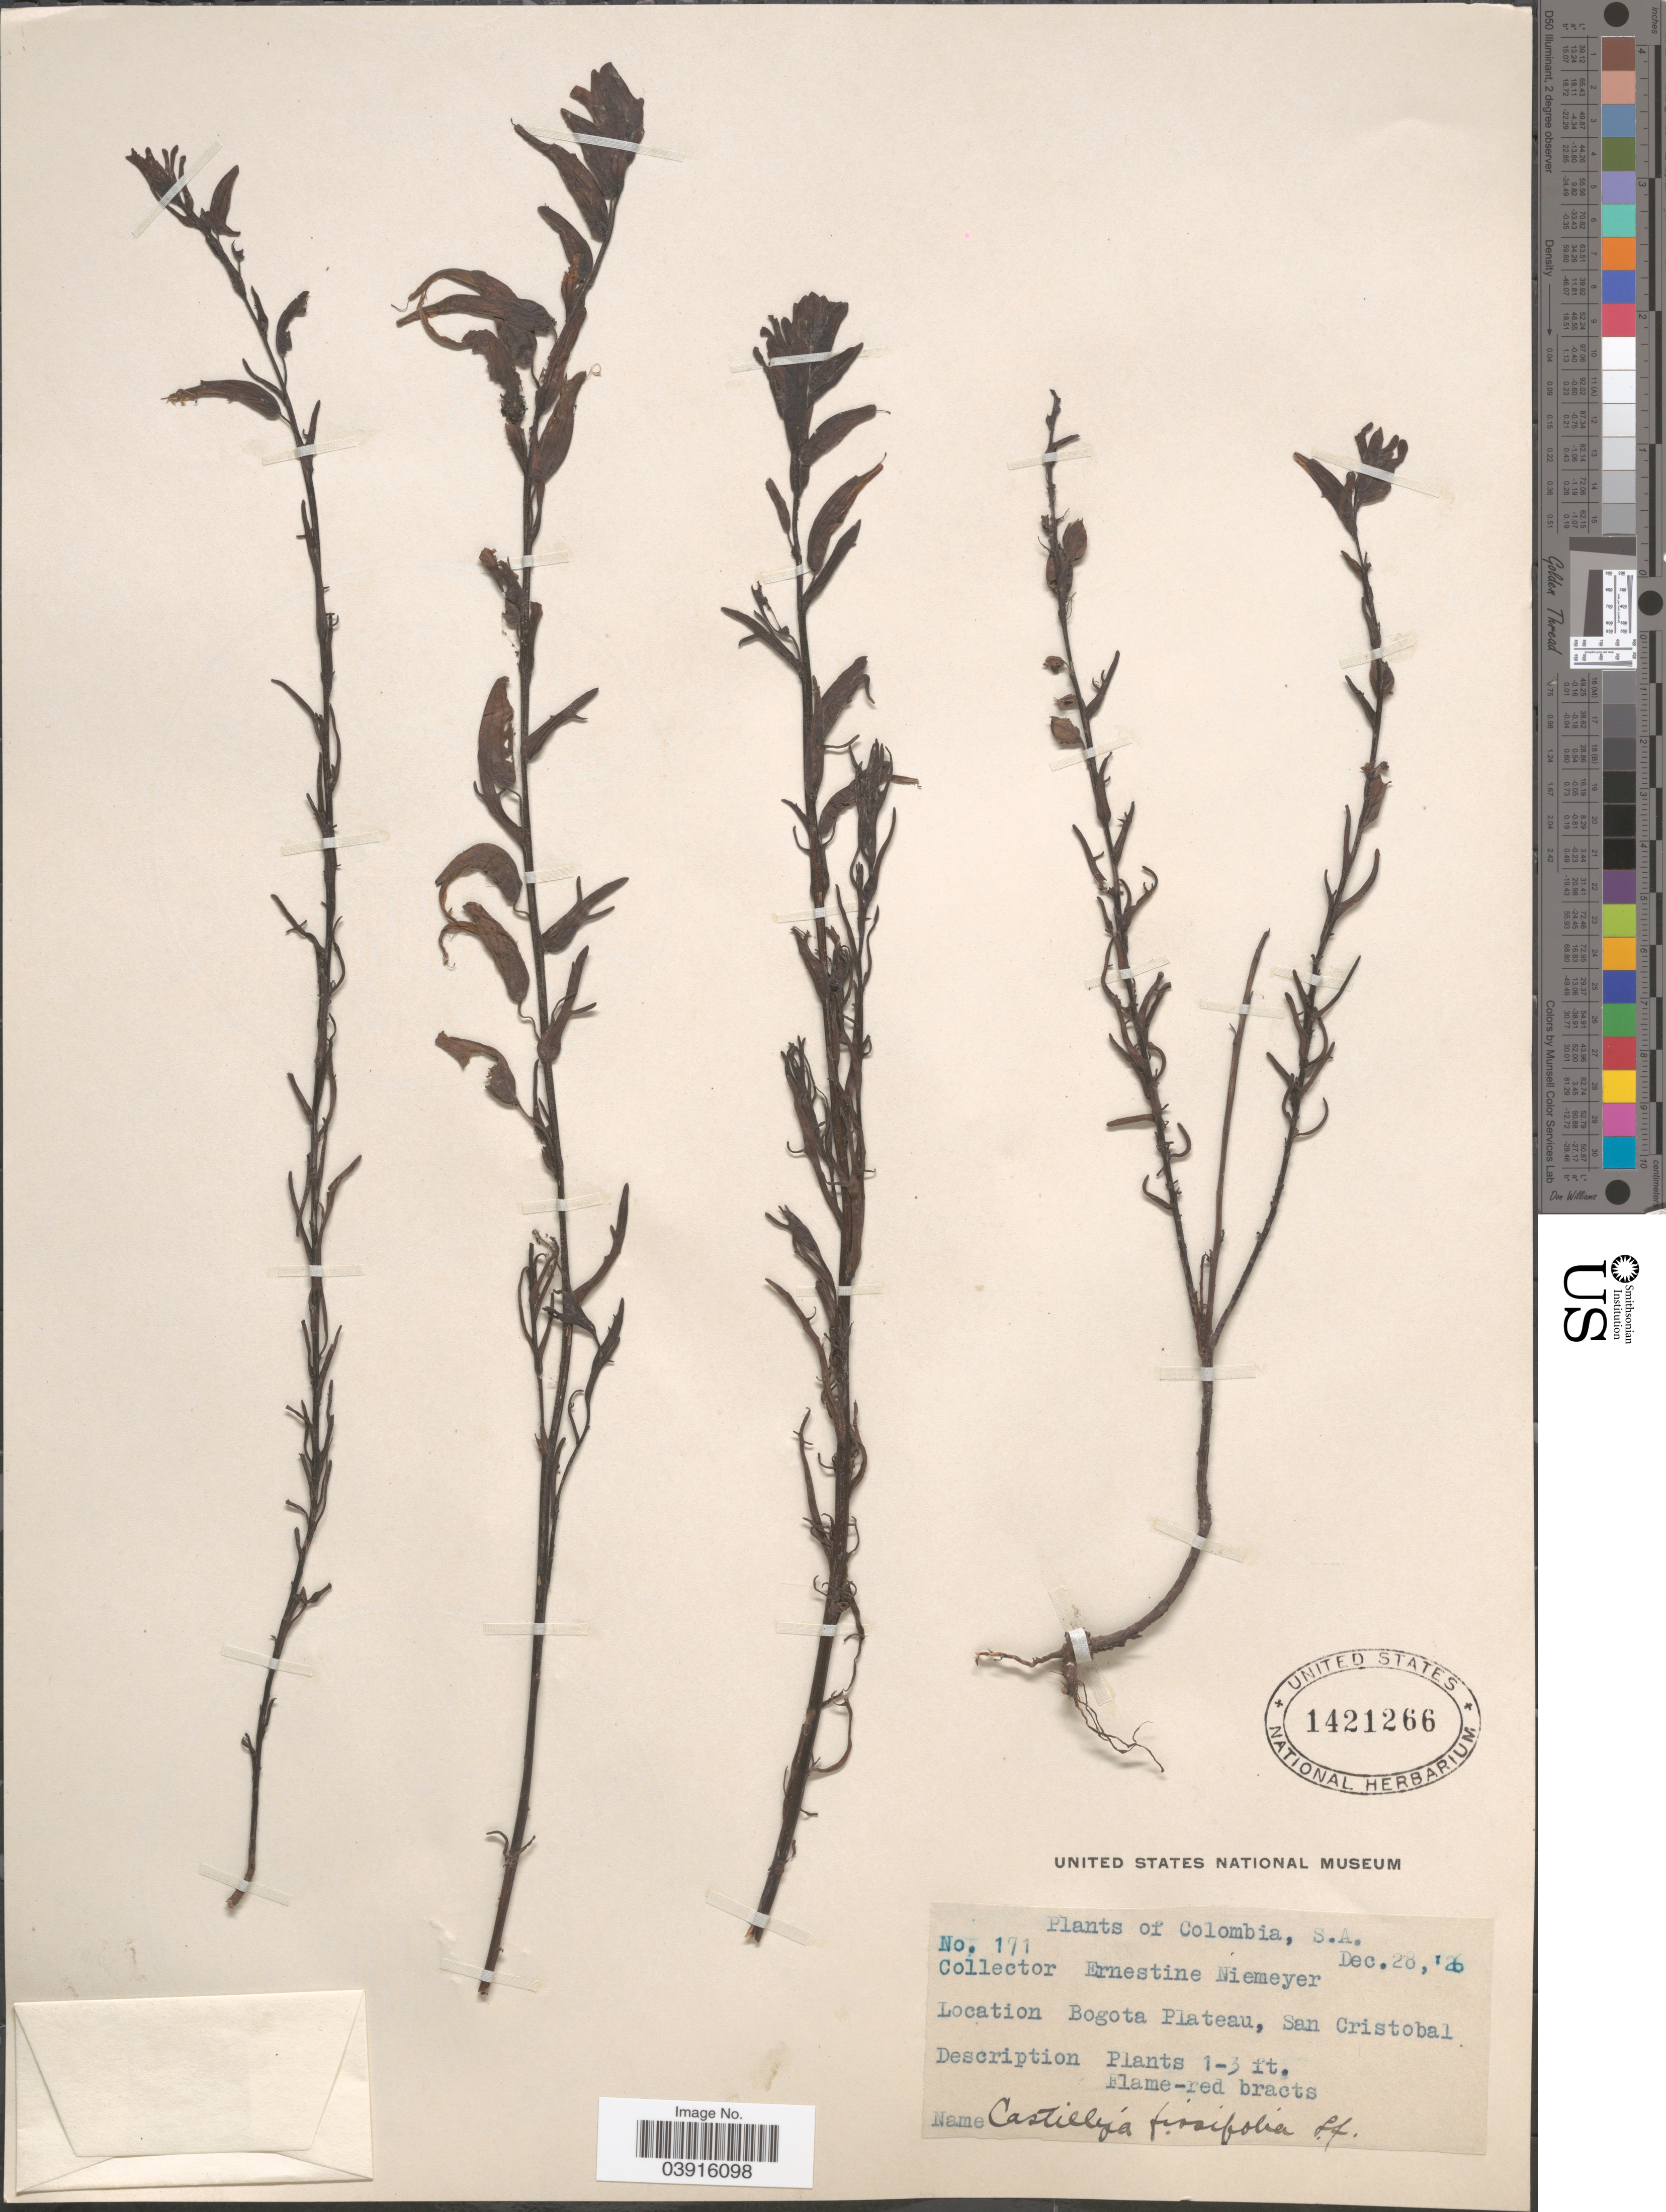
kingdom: Plantae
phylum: Tracheophyta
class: Magnoliopsida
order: Lamiales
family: Orobanchaceae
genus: Castilleja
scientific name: Castilleja fissifolia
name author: L. f.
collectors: E. H. Niemeyer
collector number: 171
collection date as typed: Transcribed d/m/y: 28/12/26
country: Colombia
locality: Bogota Plateau, San Cristobal.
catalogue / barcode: US 1421266